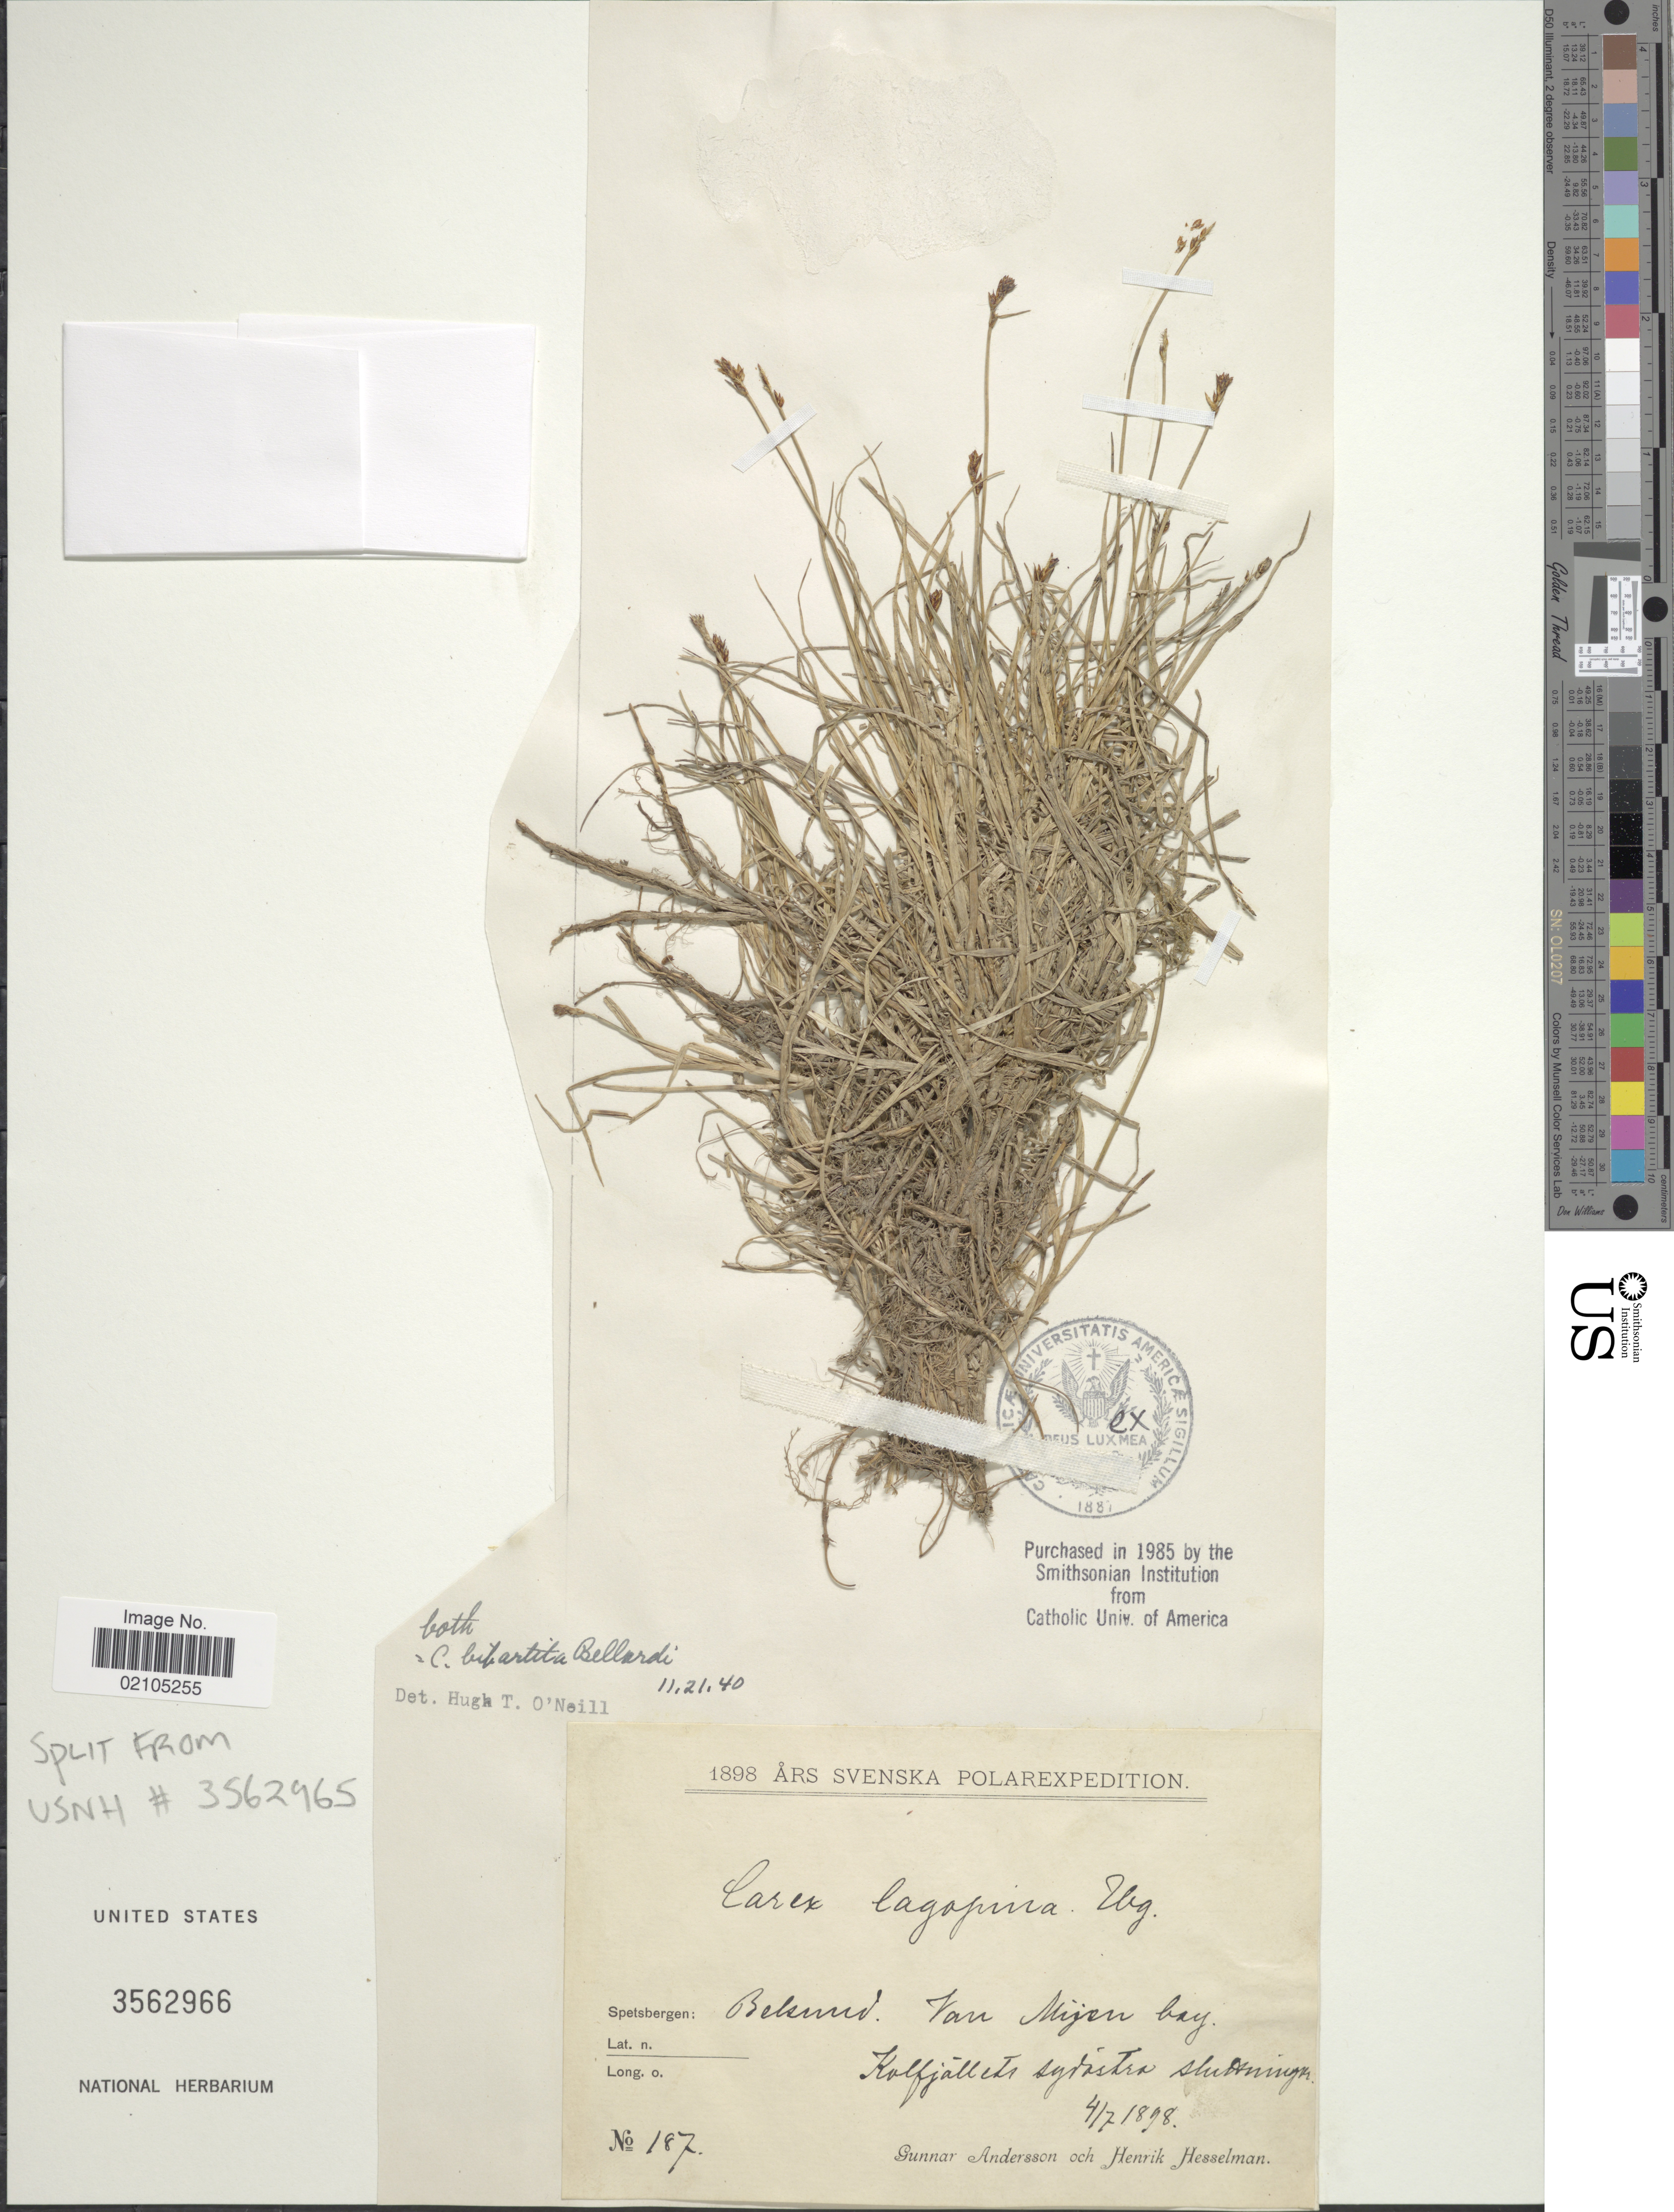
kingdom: Plantae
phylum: Tracheophyta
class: Liliopsida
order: Poales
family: Cyperaceae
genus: Carex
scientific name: Carex lachenalii subsp. lachenalii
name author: Schkuhr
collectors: C. Andersson & H. Hesselman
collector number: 187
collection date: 1898-07-04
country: Norway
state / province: Svalbard and Jan Mayen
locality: Bekund, Van Mijsn bay Koffjallets Sydastra Sludunigen [interpreted]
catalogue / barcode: US 3562966